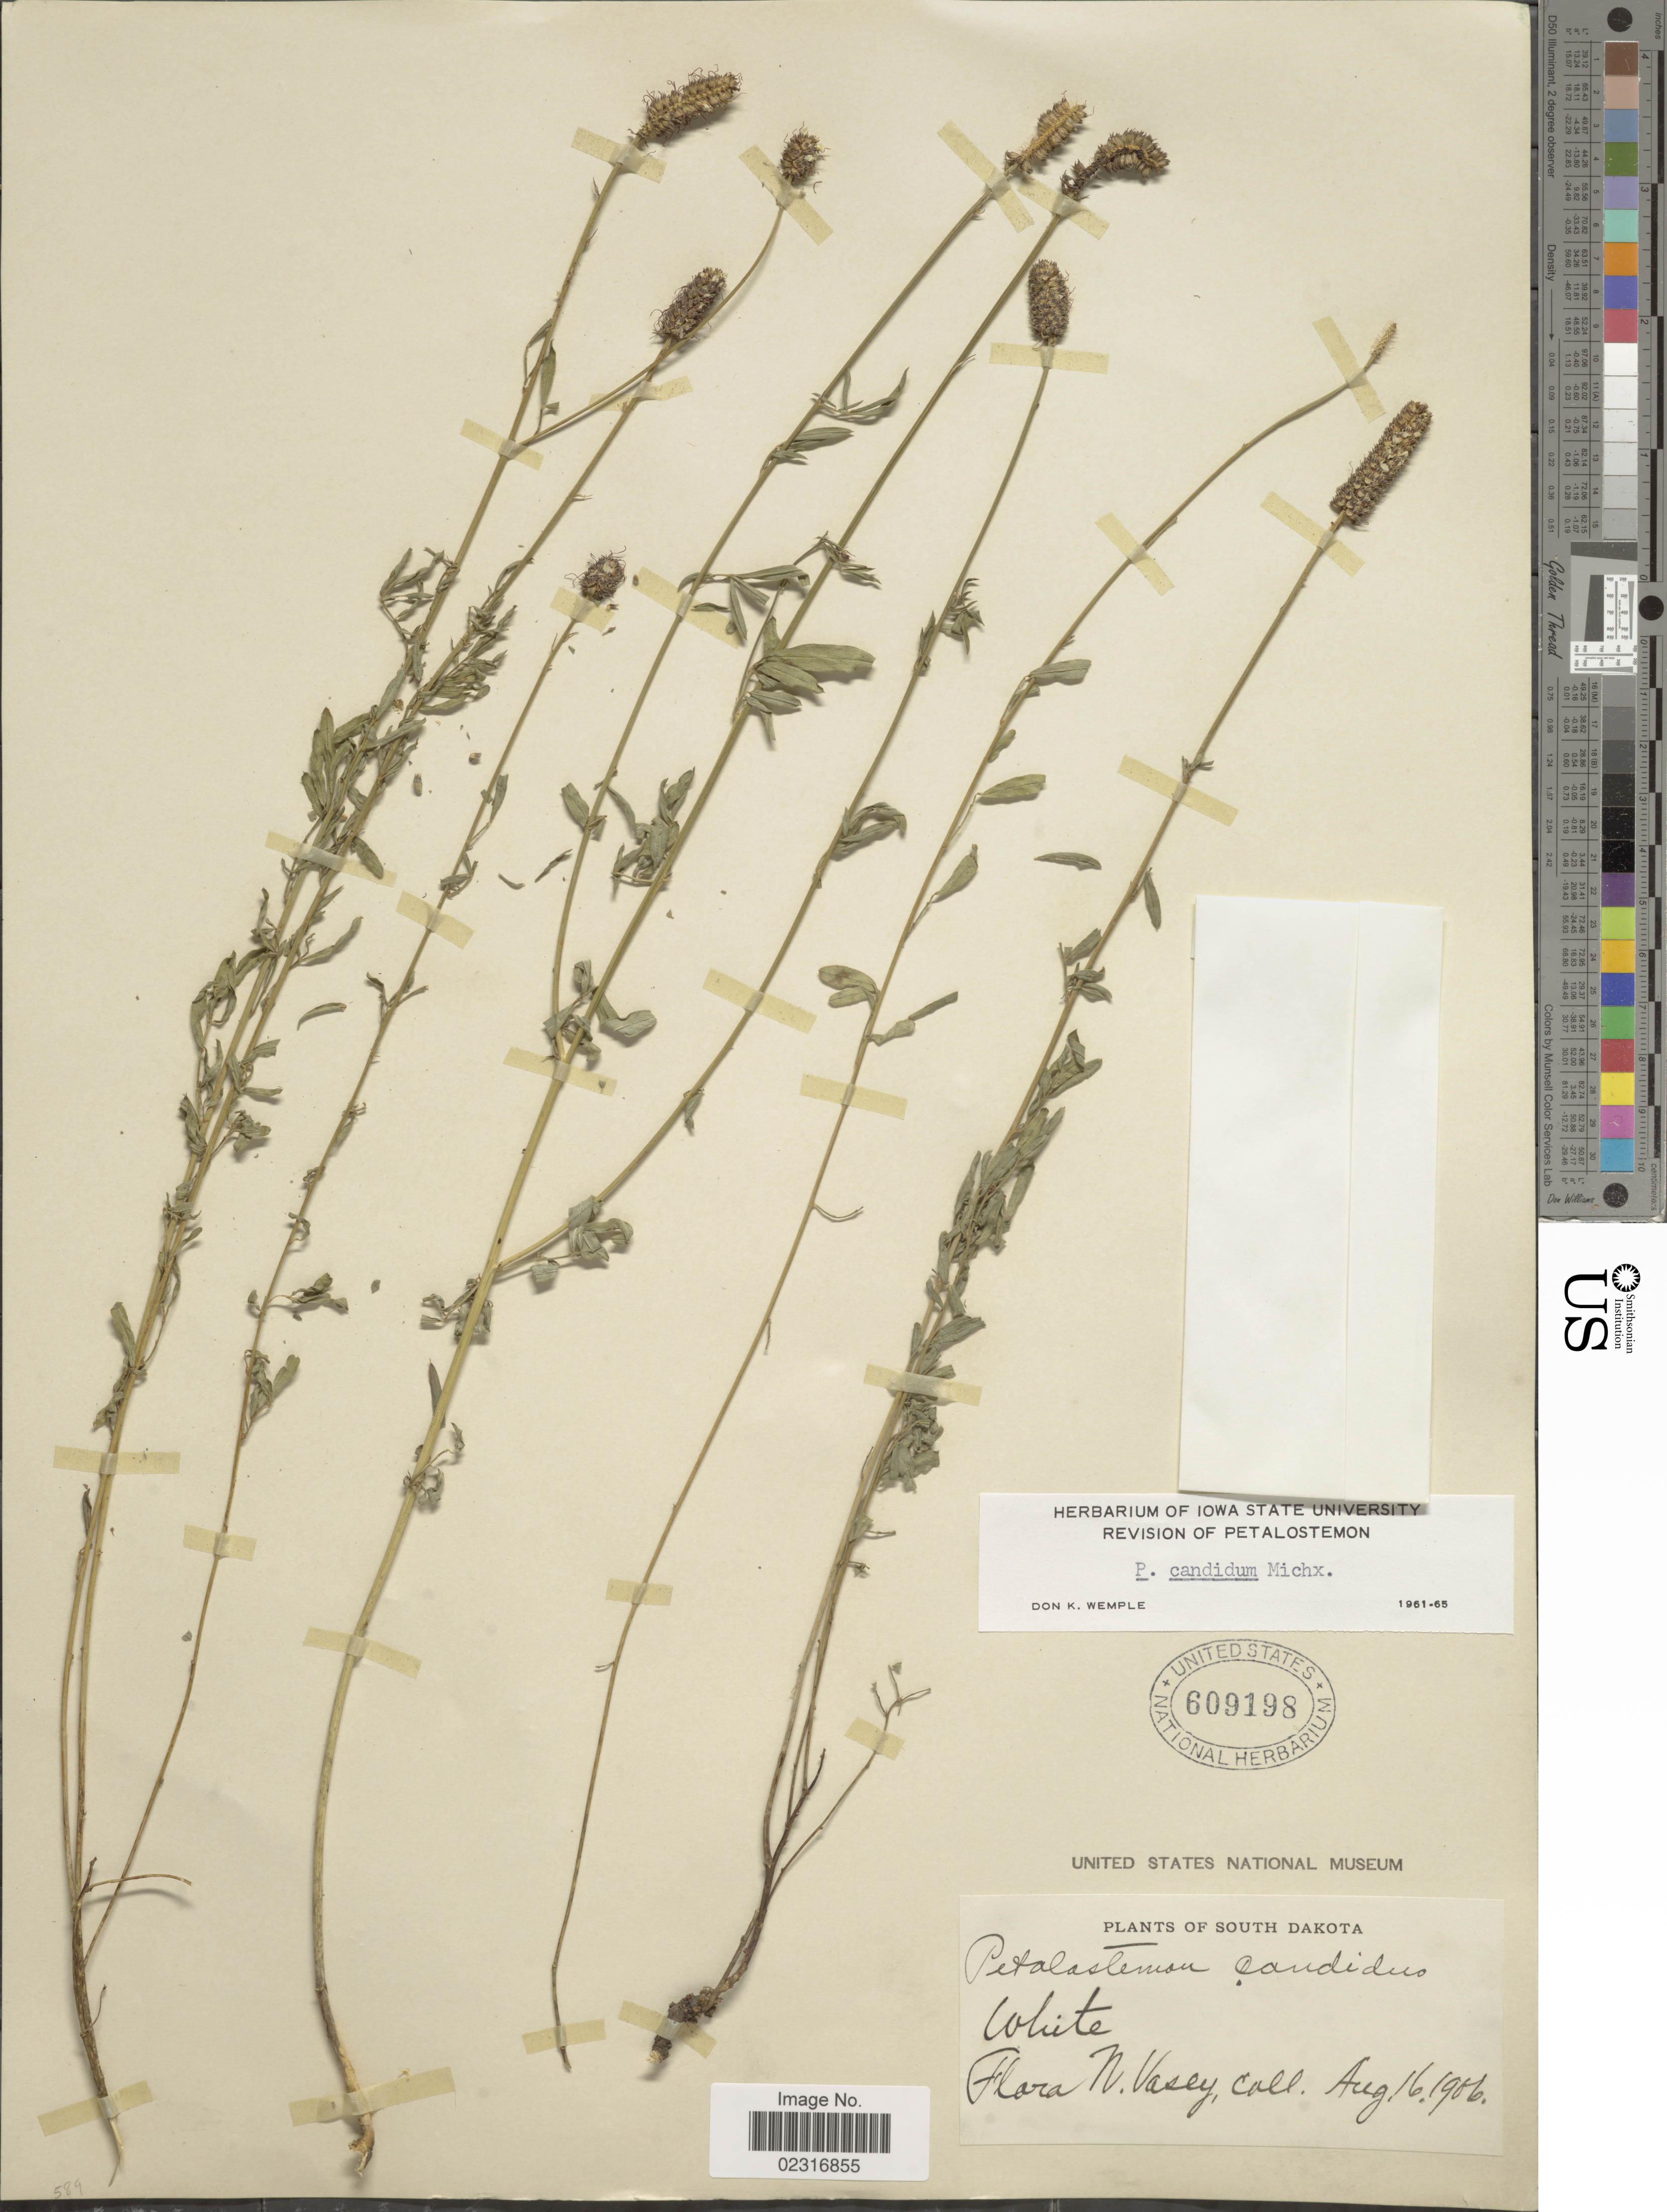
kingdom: Plantae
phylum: Tracheophyta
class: Magnoliopsida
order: Fabales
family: Fabaceae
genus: Dalea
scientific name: Dalea candida var. candida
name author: Michx. ex Willd.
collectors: N. Vasey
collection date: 1906-08-16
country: United States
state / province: South Dakota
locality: White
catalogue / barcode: US 609198